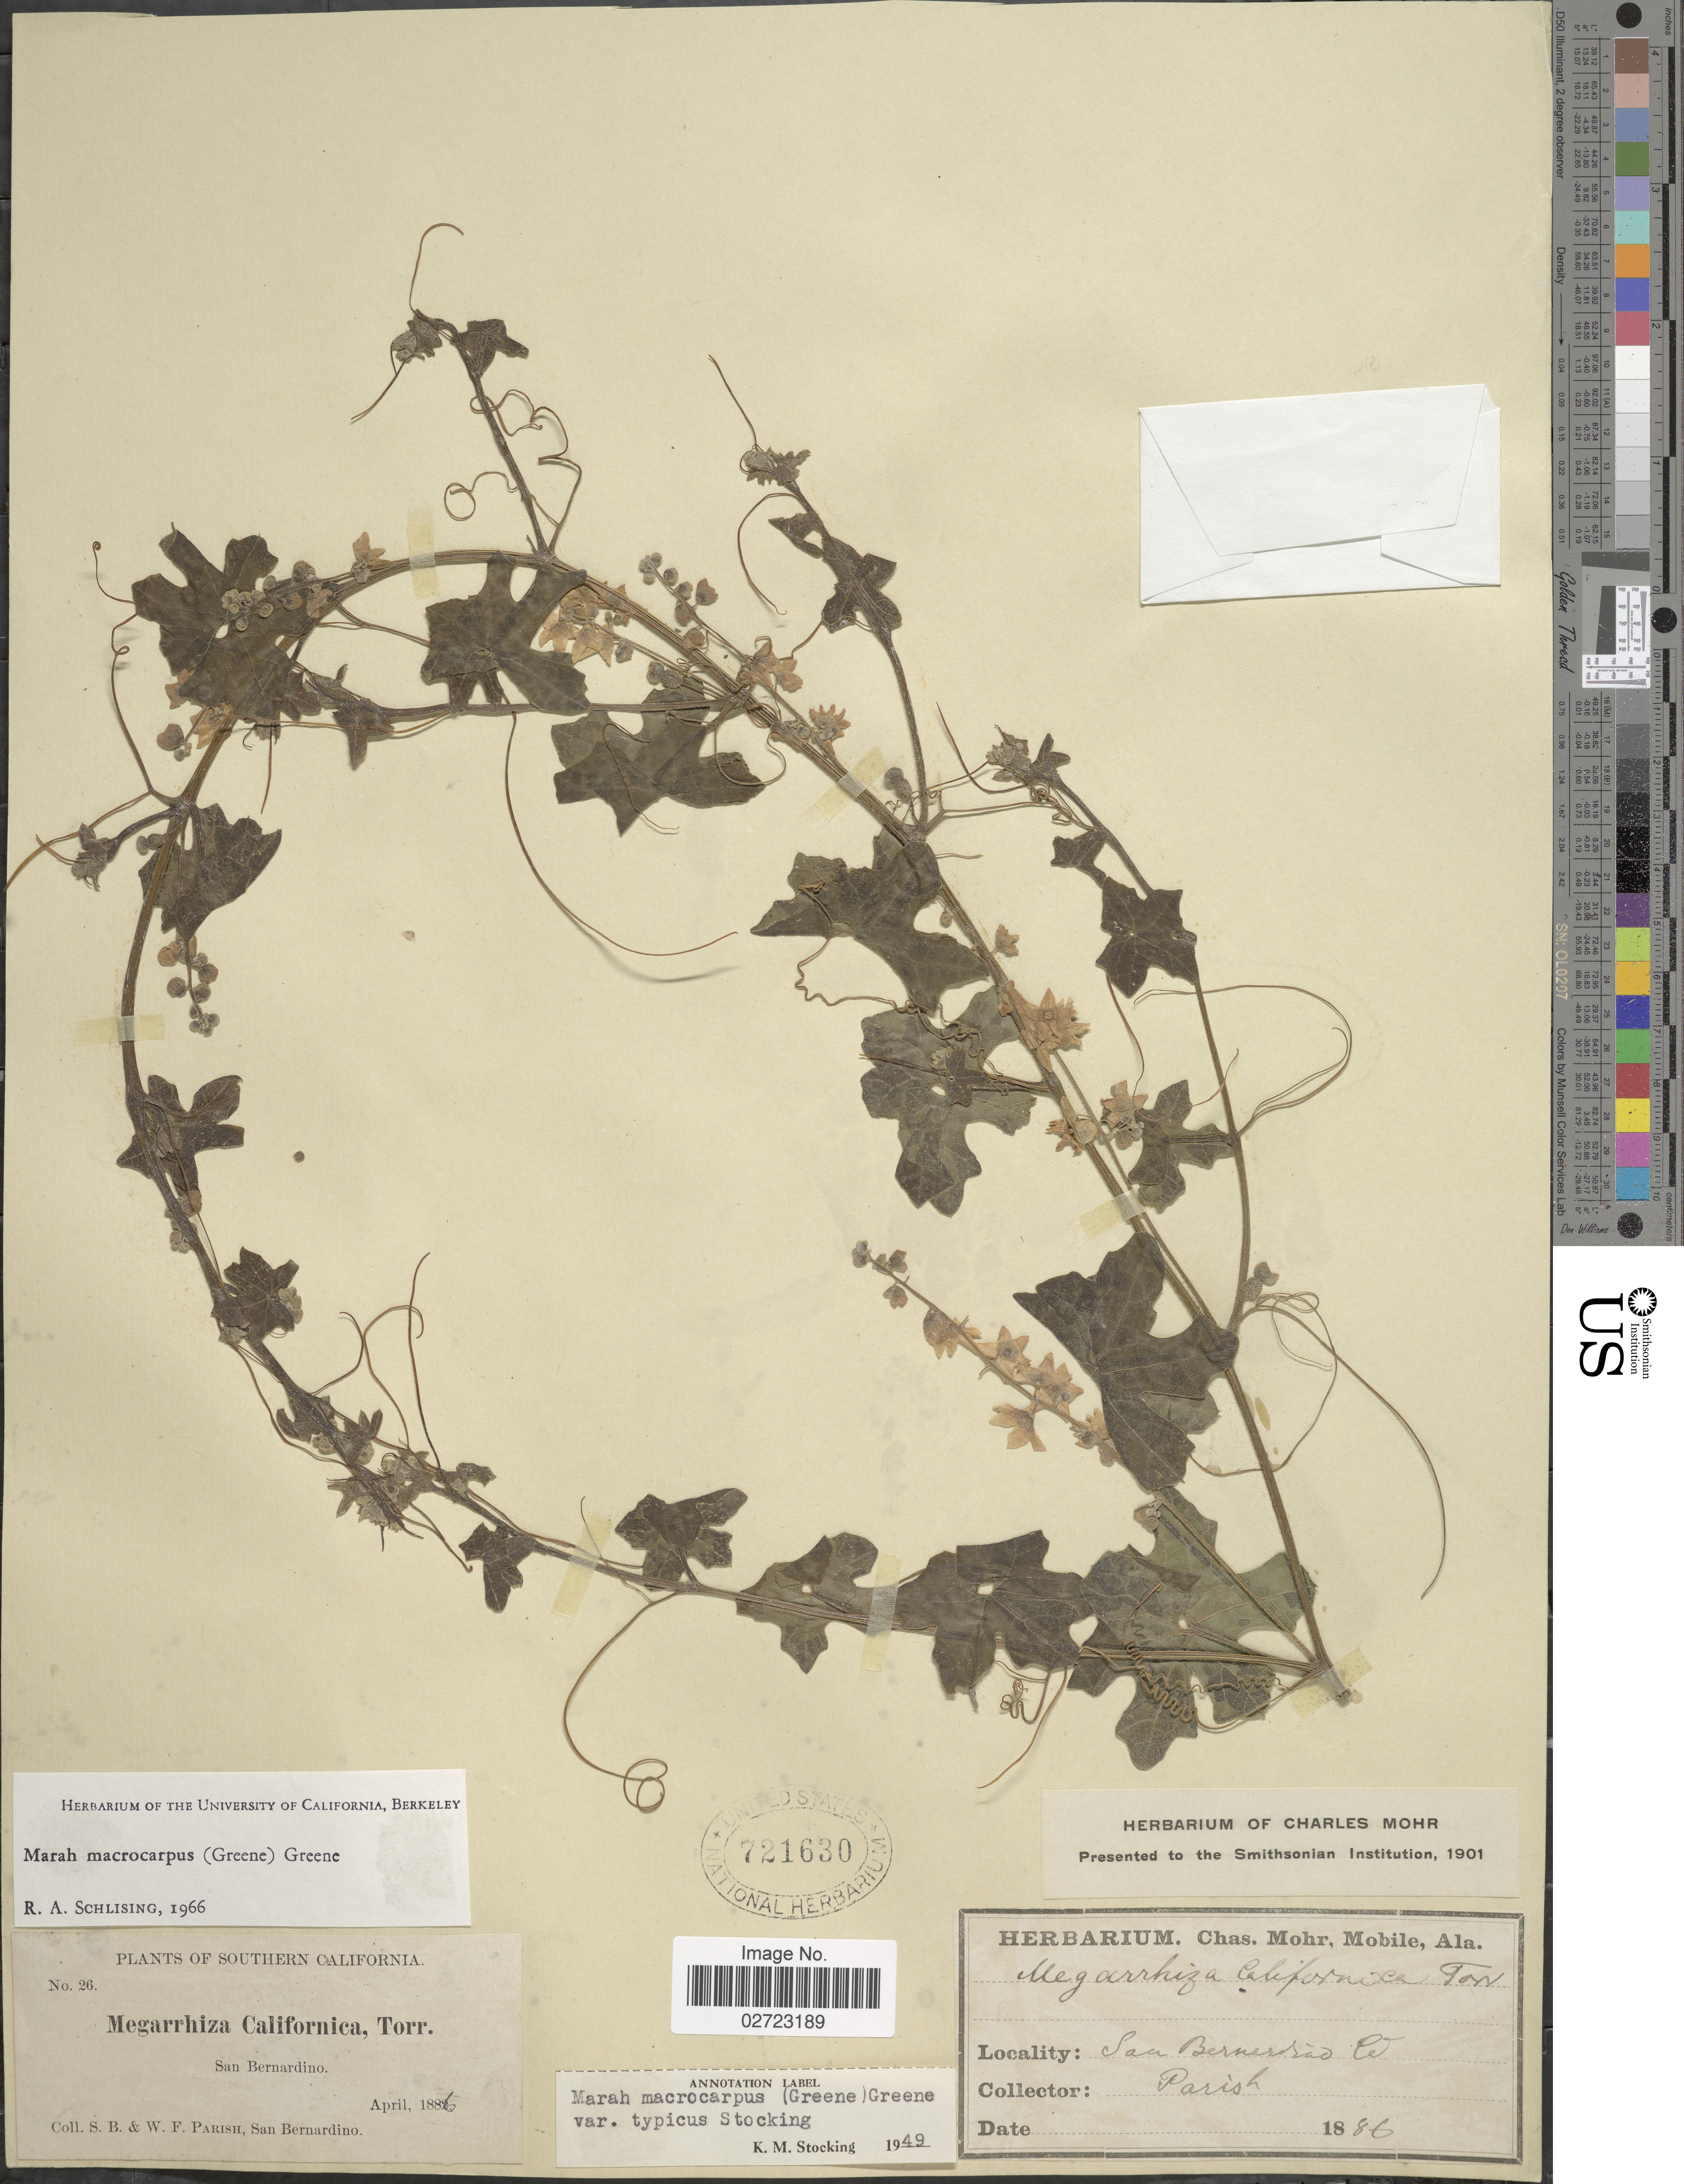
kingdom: Plantae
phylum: Tracheophyta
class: Magnoliopsida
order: Cucurbitales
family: Cucurbitaceae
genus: Marah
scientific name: Marah macrocarpa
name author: (Greene) Greene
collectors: S. B. Parish & W. F. Parish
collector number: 26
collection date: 1886-04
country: United States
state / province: California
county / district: San Bernardino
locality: Southern California, San Bernardino Co.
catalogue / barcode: US 721630